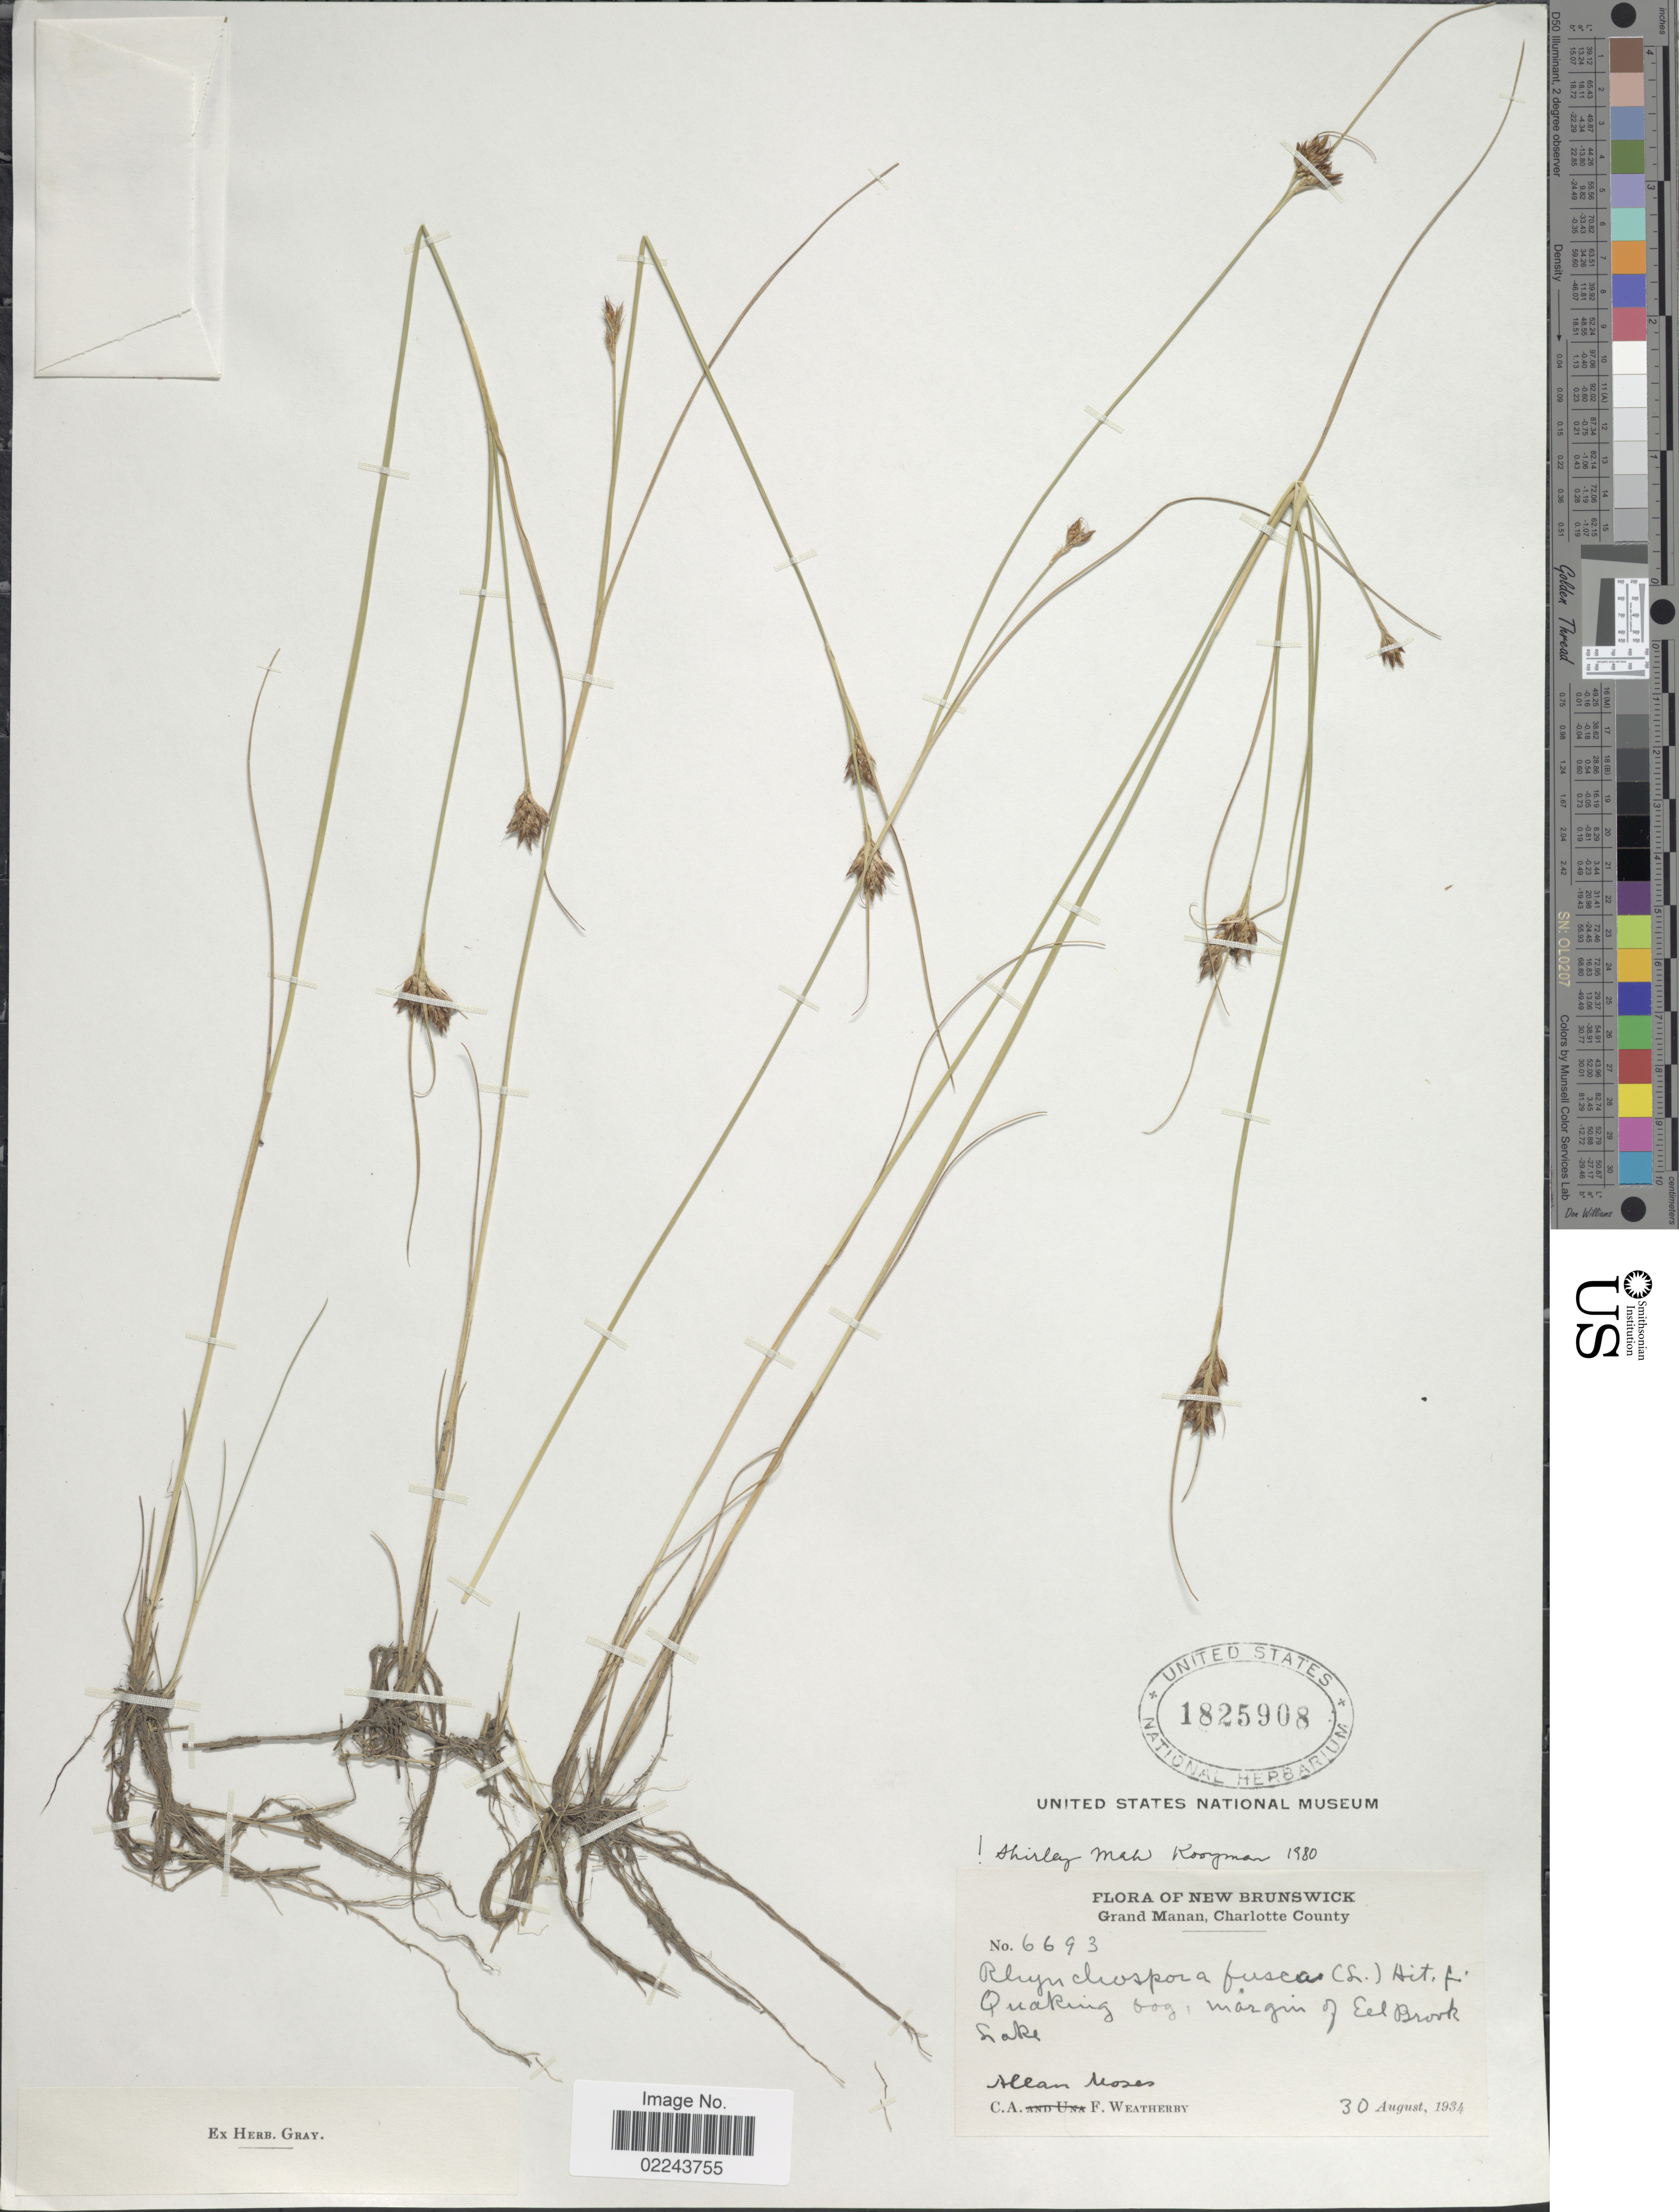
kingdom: Plantae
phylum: Tracheophyta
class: Liliopsida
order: Poales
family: Cyperaceae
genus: Rhynchospora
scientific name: Rhynchospora fusca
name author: (L.) W.T. Aiton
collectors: A. Moses & C. A. Weatherby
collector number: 6693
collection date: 1934-08-30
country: Canada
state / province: New Brunswick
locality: Grand Manan, Charlotte County, margin of Eel Brook Lake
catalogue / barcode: US 1825908